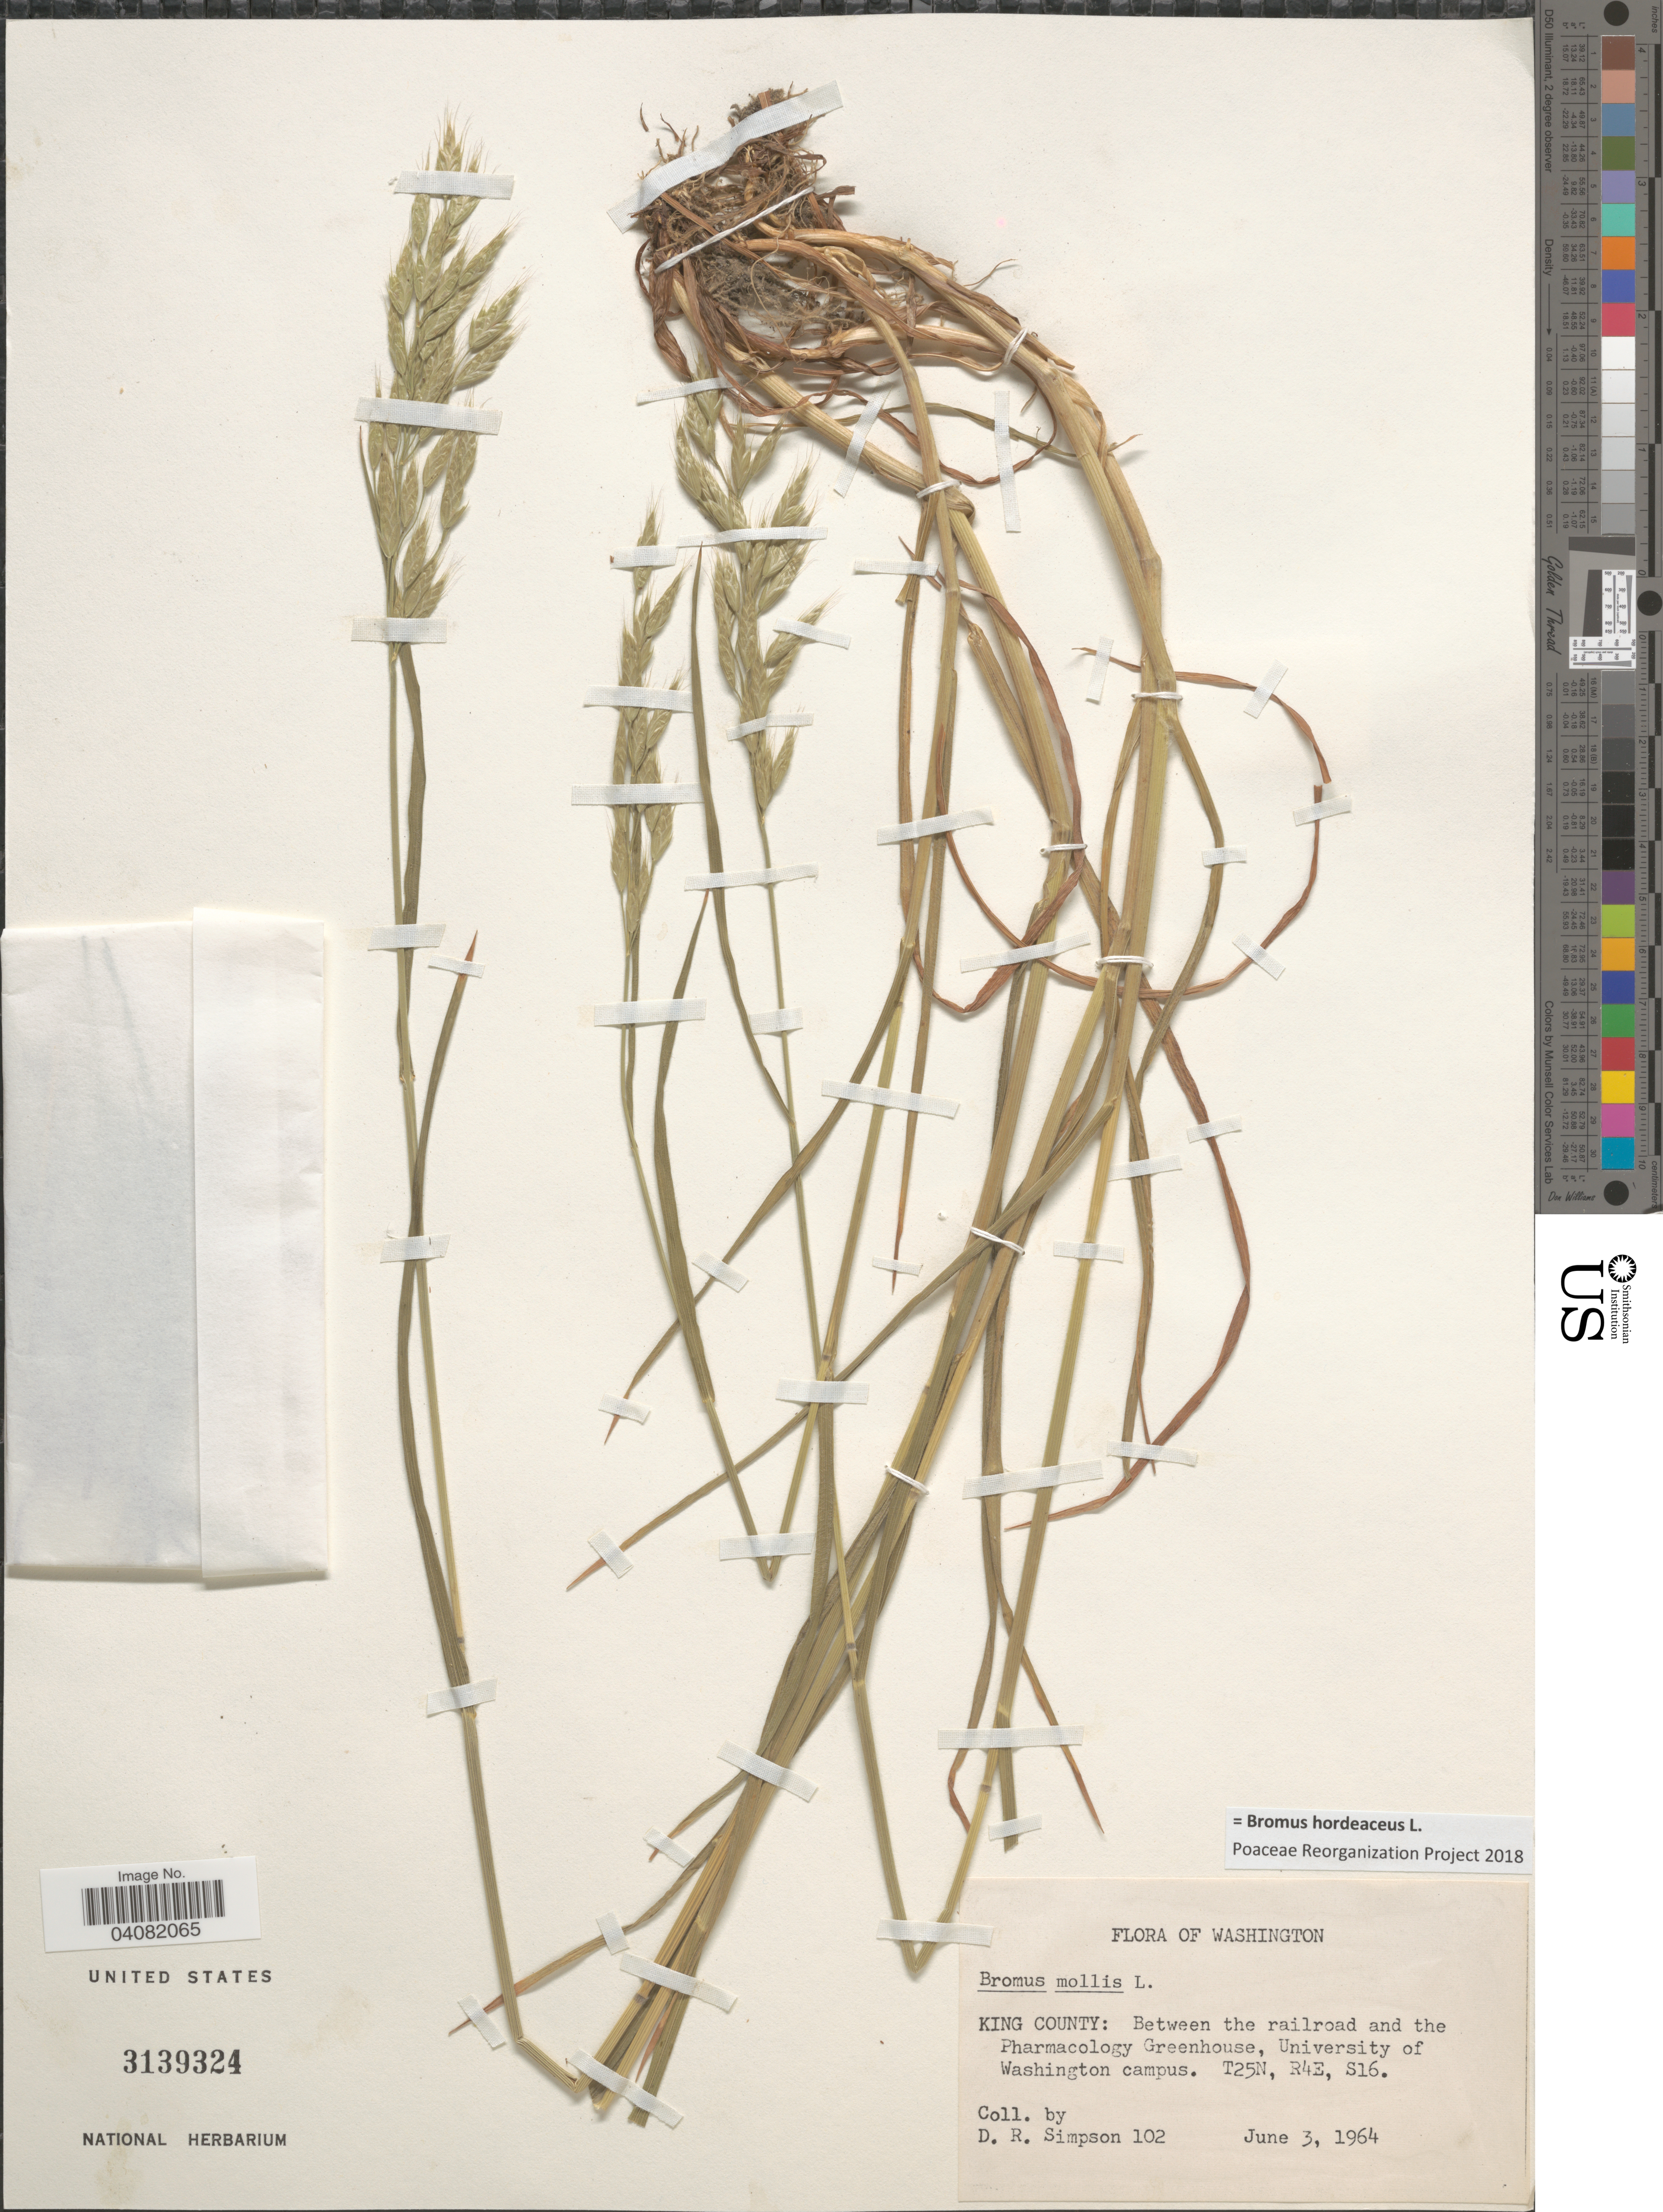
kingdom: Plantae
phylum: Tracheophyta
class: Liliopsida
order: Poales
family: Poaceae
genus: Bromus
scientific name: Bromus hordeaceus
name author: L.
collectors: D. R. Simpson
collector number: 102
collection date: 1964-06-03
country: United States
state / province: Washington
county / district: King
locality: King County: Between the railroad and the Pharmacology Greenhouse, University of Washington campus. T25N, R4E, S16.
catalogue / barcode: US 3139324